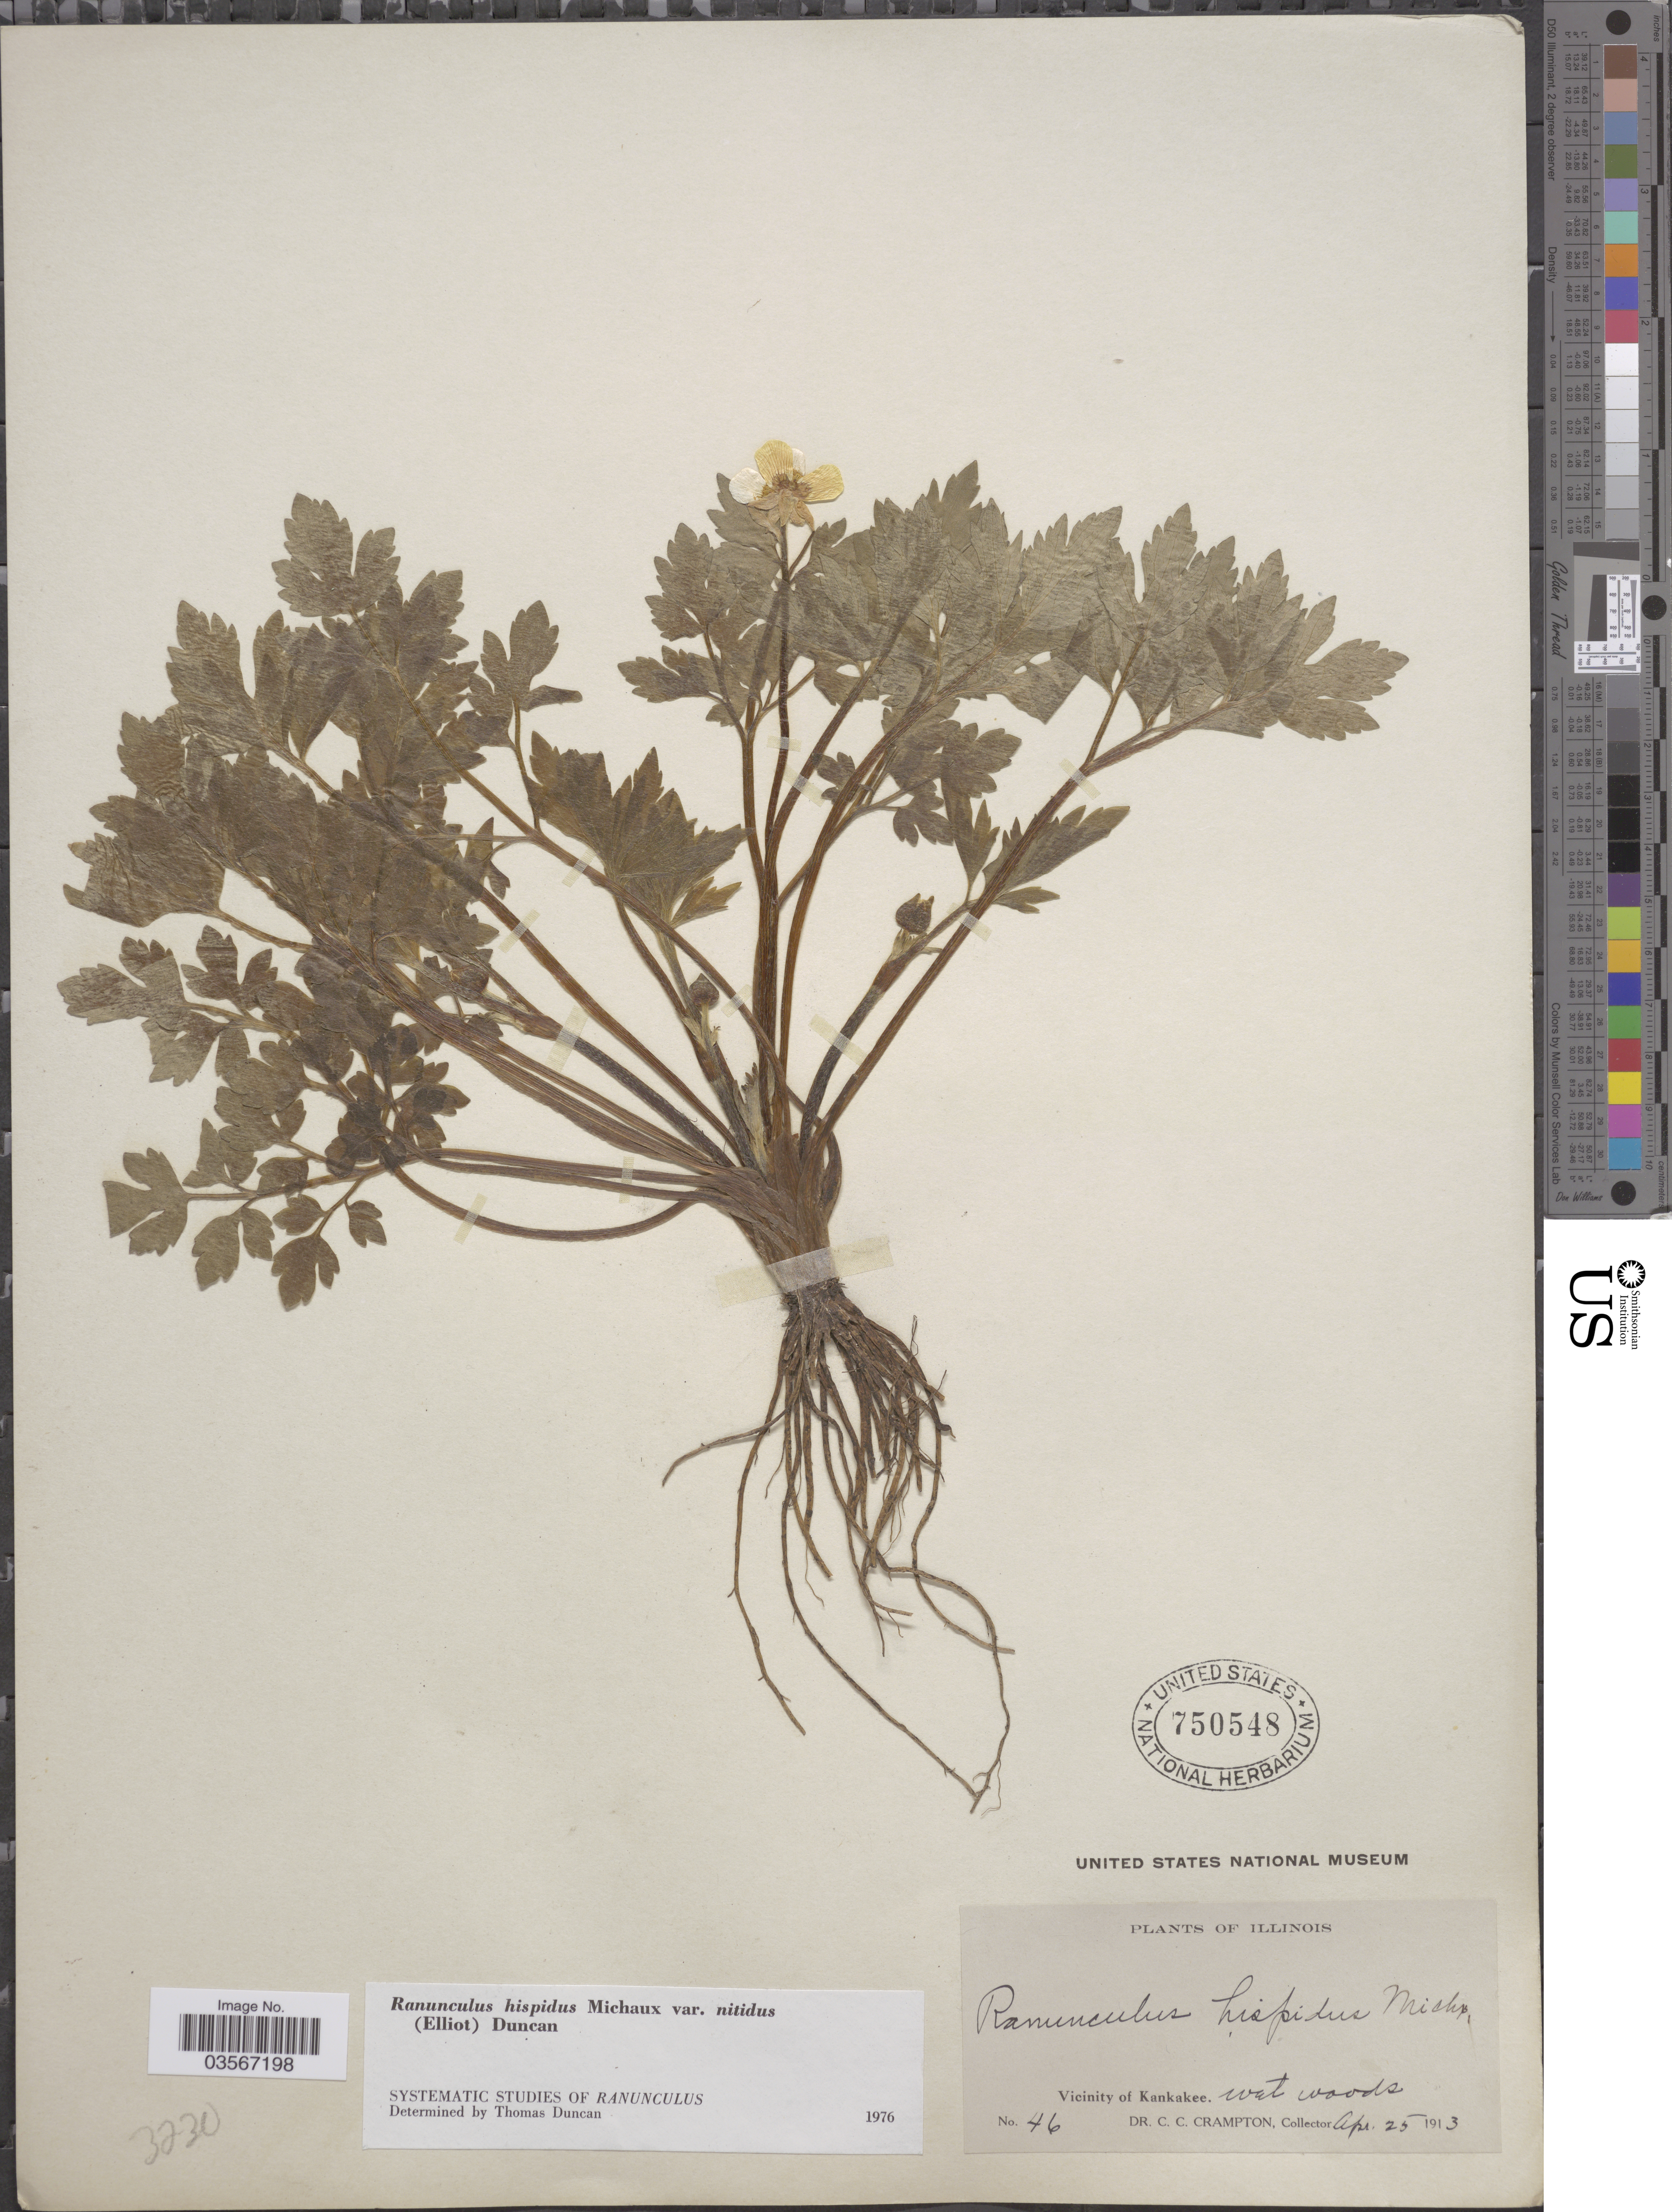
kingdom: Plantae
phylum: Tracheophyta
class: Magnoliopsida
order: Ranunculales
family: Ranunculaceae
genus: Ranunculus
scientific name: Ranunculus hispidus var. nitidus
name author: (Chapm.) T. Duncan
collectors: C. Crampton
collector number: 46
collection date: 1913-04-25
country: United States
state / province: Illinois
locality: Vicinity of Kankakee.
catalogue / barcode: US 750548